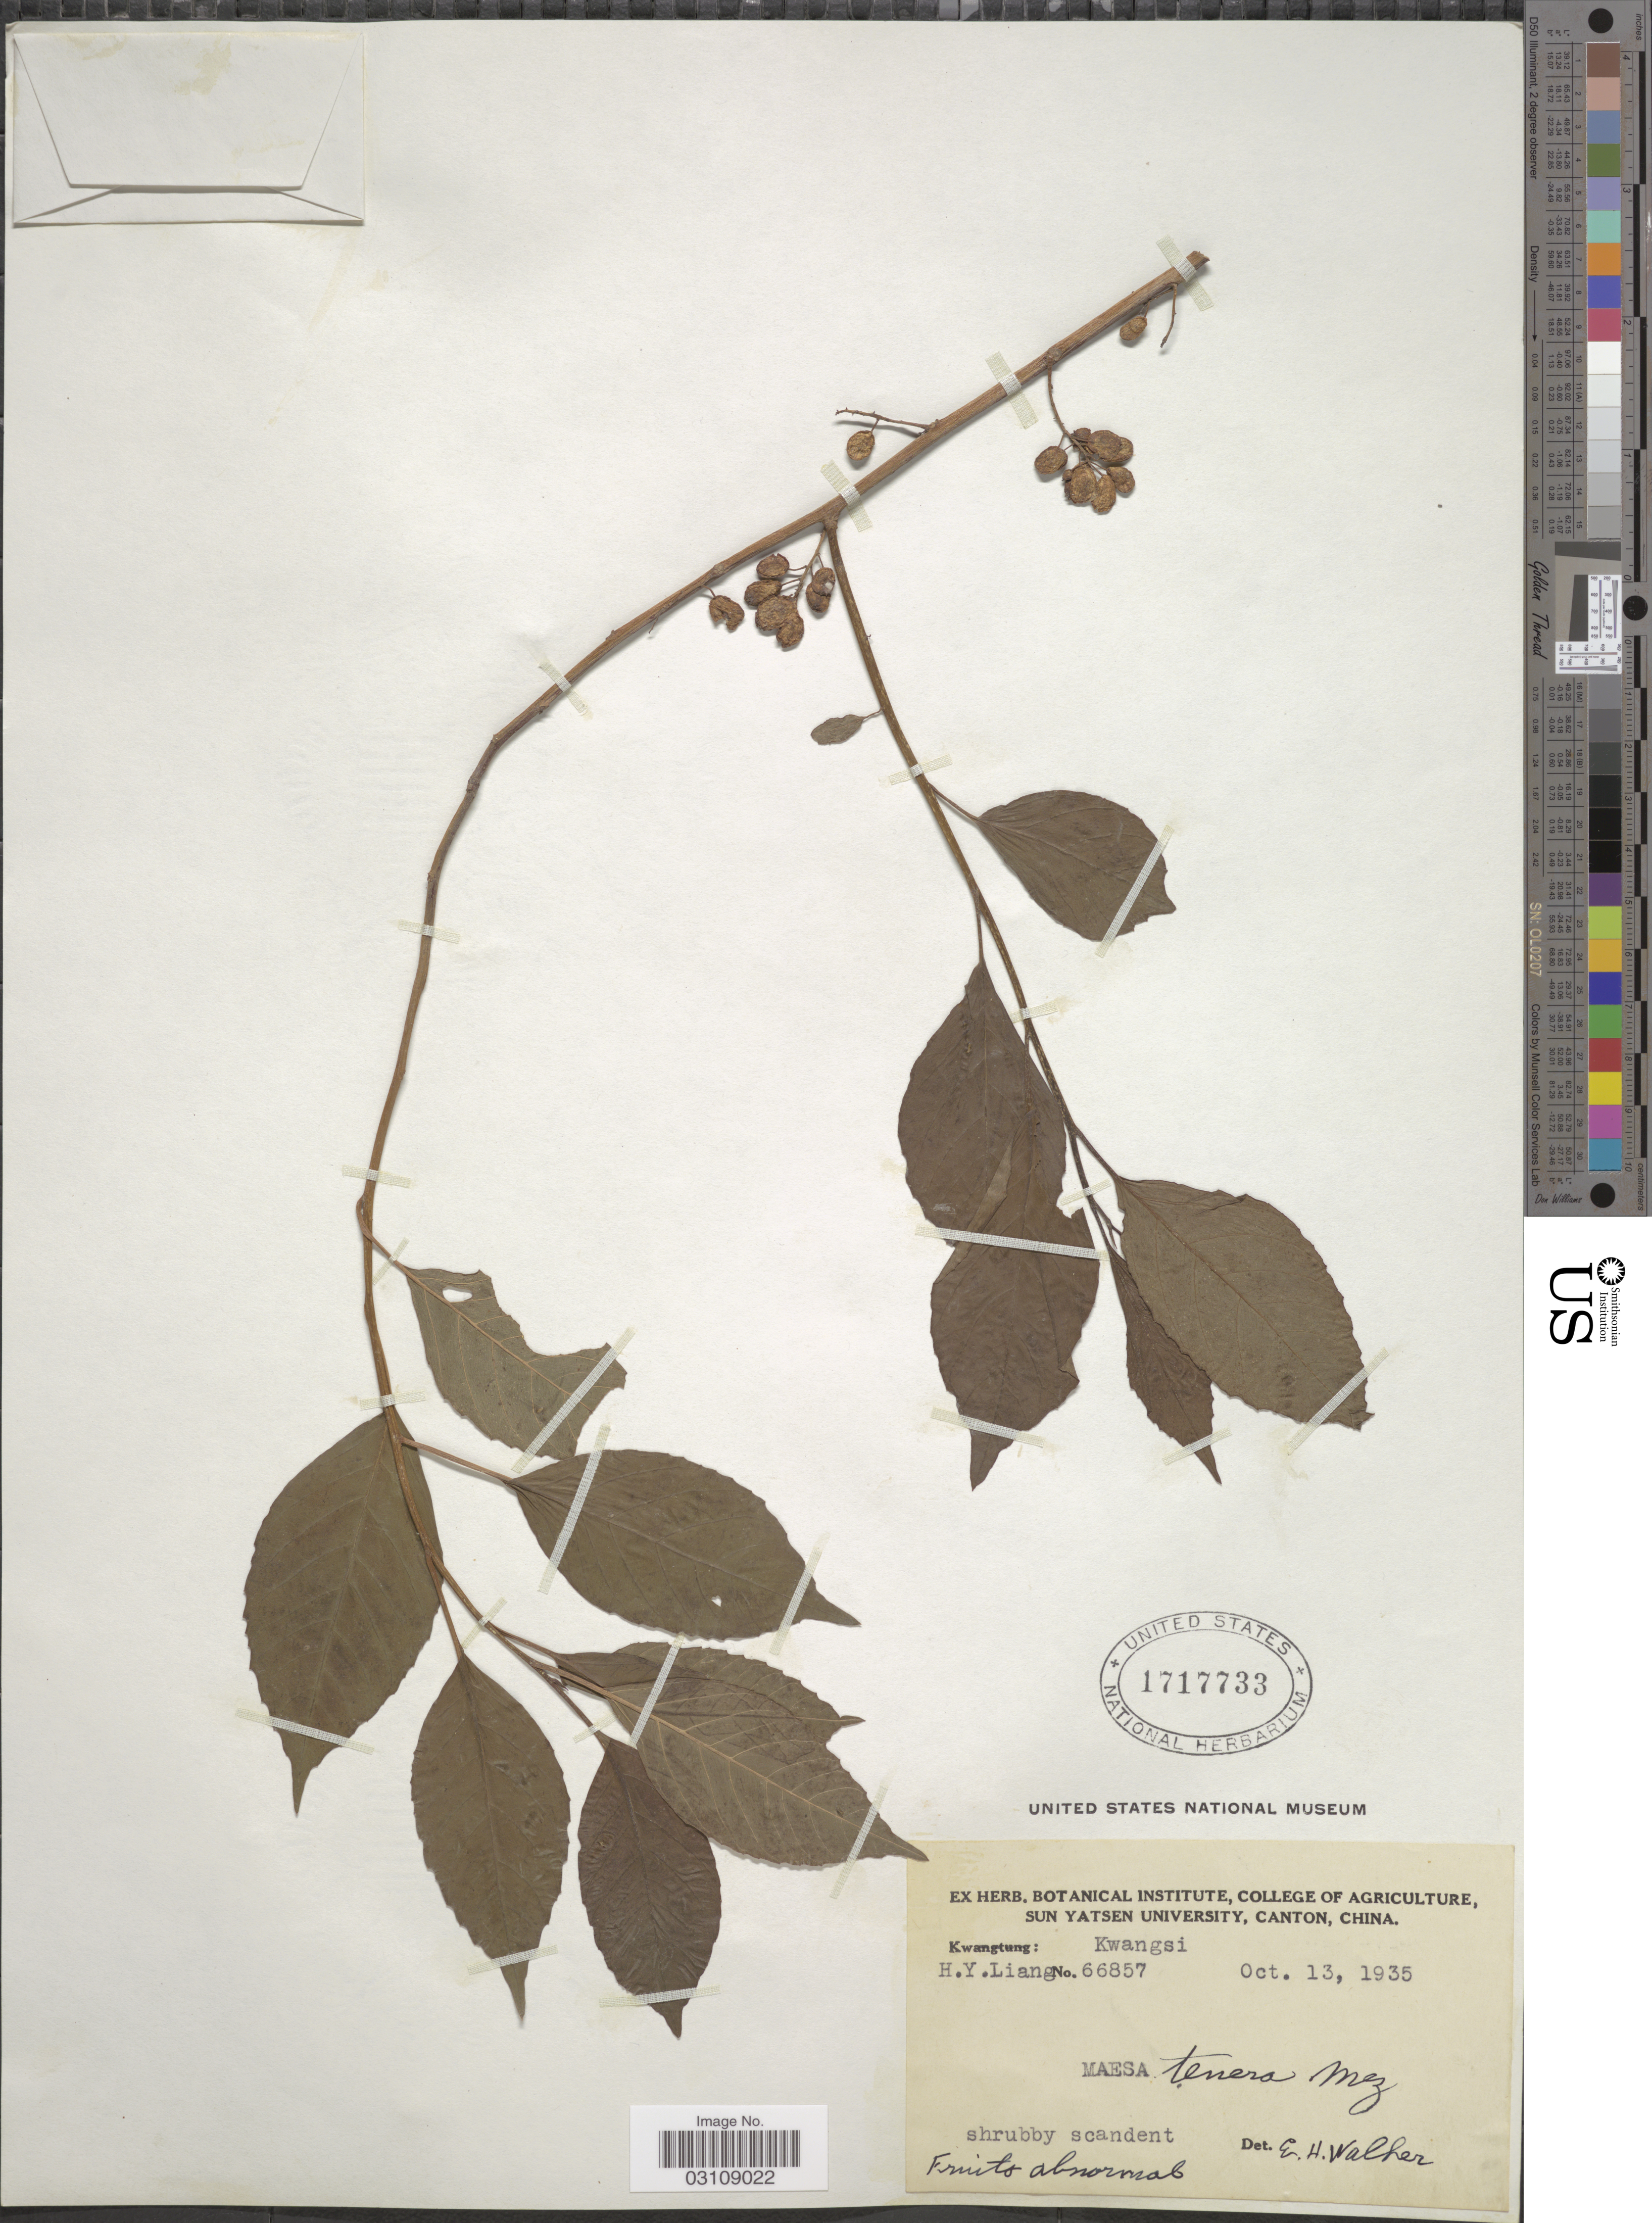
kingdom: Plantae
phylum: Tracheophyta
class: Magnoliopsida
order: Ericales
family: Primulaceae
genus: Maesa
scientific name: Maesa tenera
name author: Mez in Engl.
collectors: H. Y. Liang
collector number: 66857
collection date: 1935-10-13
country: China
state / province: Guangdong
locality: Kwangtung: Kwangsi.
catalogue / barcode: US 1717733